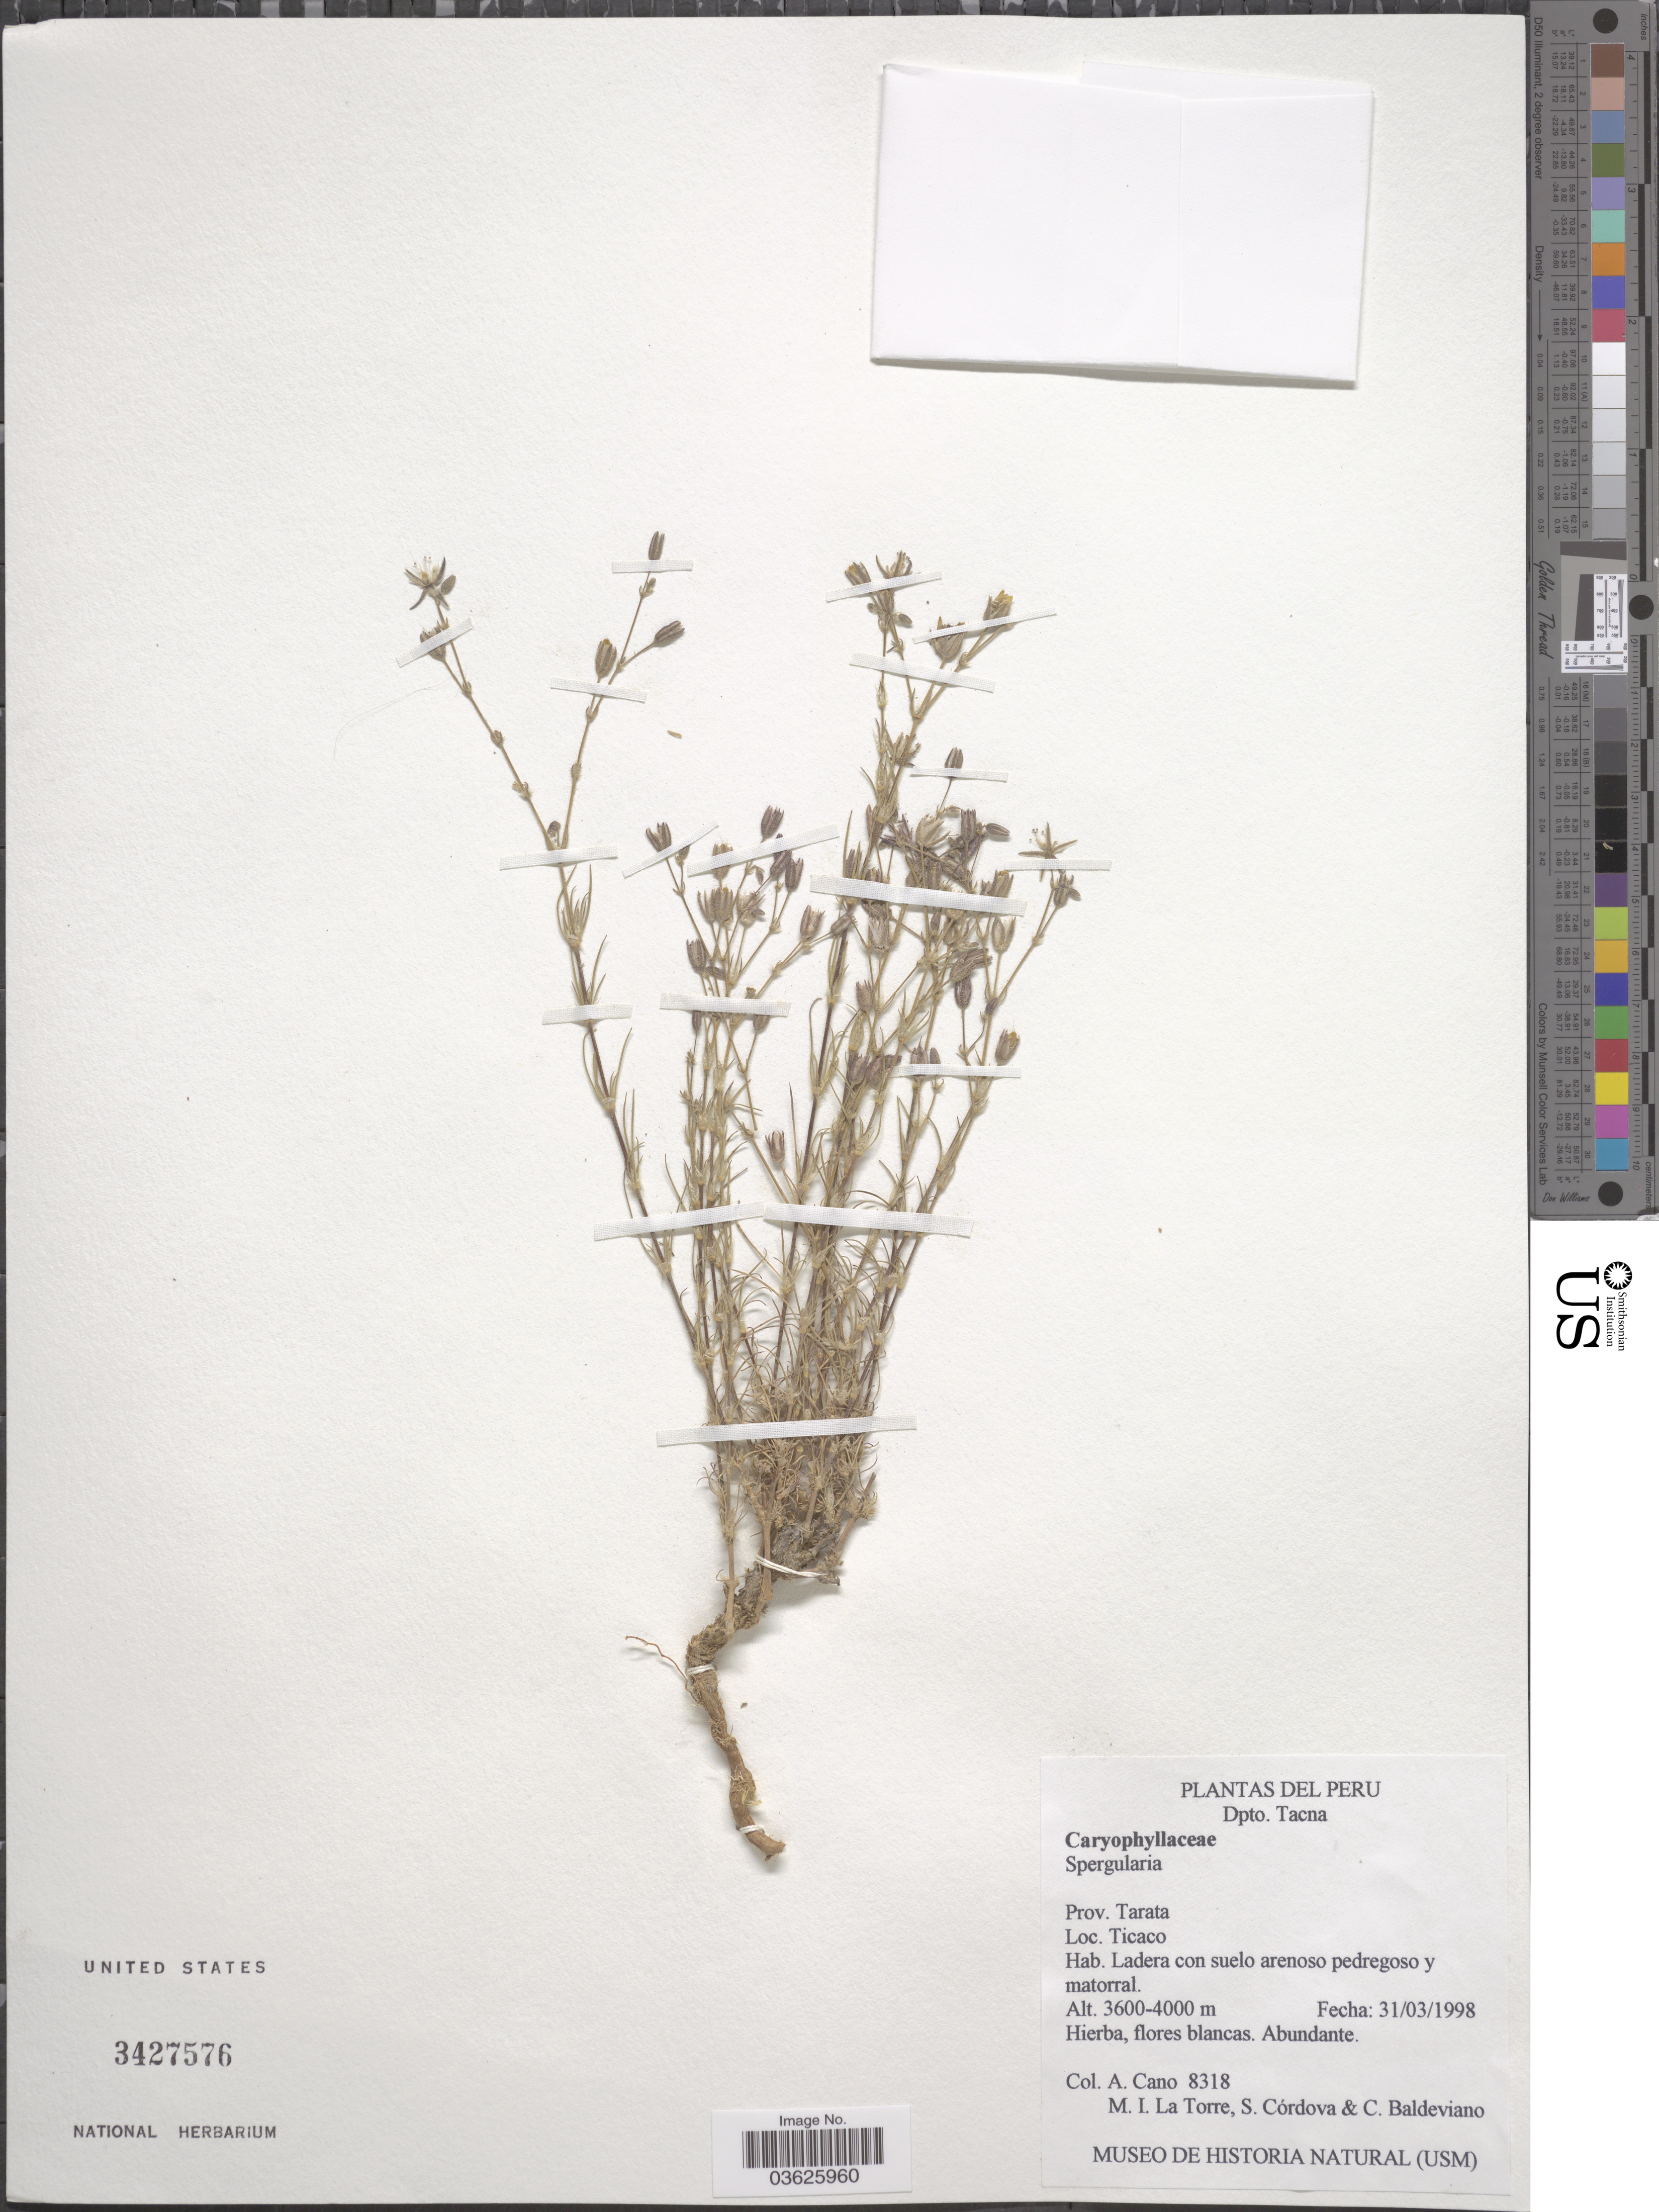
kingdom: Plantae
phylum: Tracheophyta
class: Magnoliopsida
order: Caryophyllales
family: Caryophyllaceae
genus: Spergularia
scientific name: Spergularia sp.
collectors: A. Cano, M. I. La Torre, S. Cordova & C. Baldeviano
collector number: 8318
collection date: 1998-03-31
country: Peru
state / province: Tacna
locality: Dpto. Tacna. Prov. Tarata. Ticaco.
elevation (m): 3600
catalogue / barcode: US 3427576